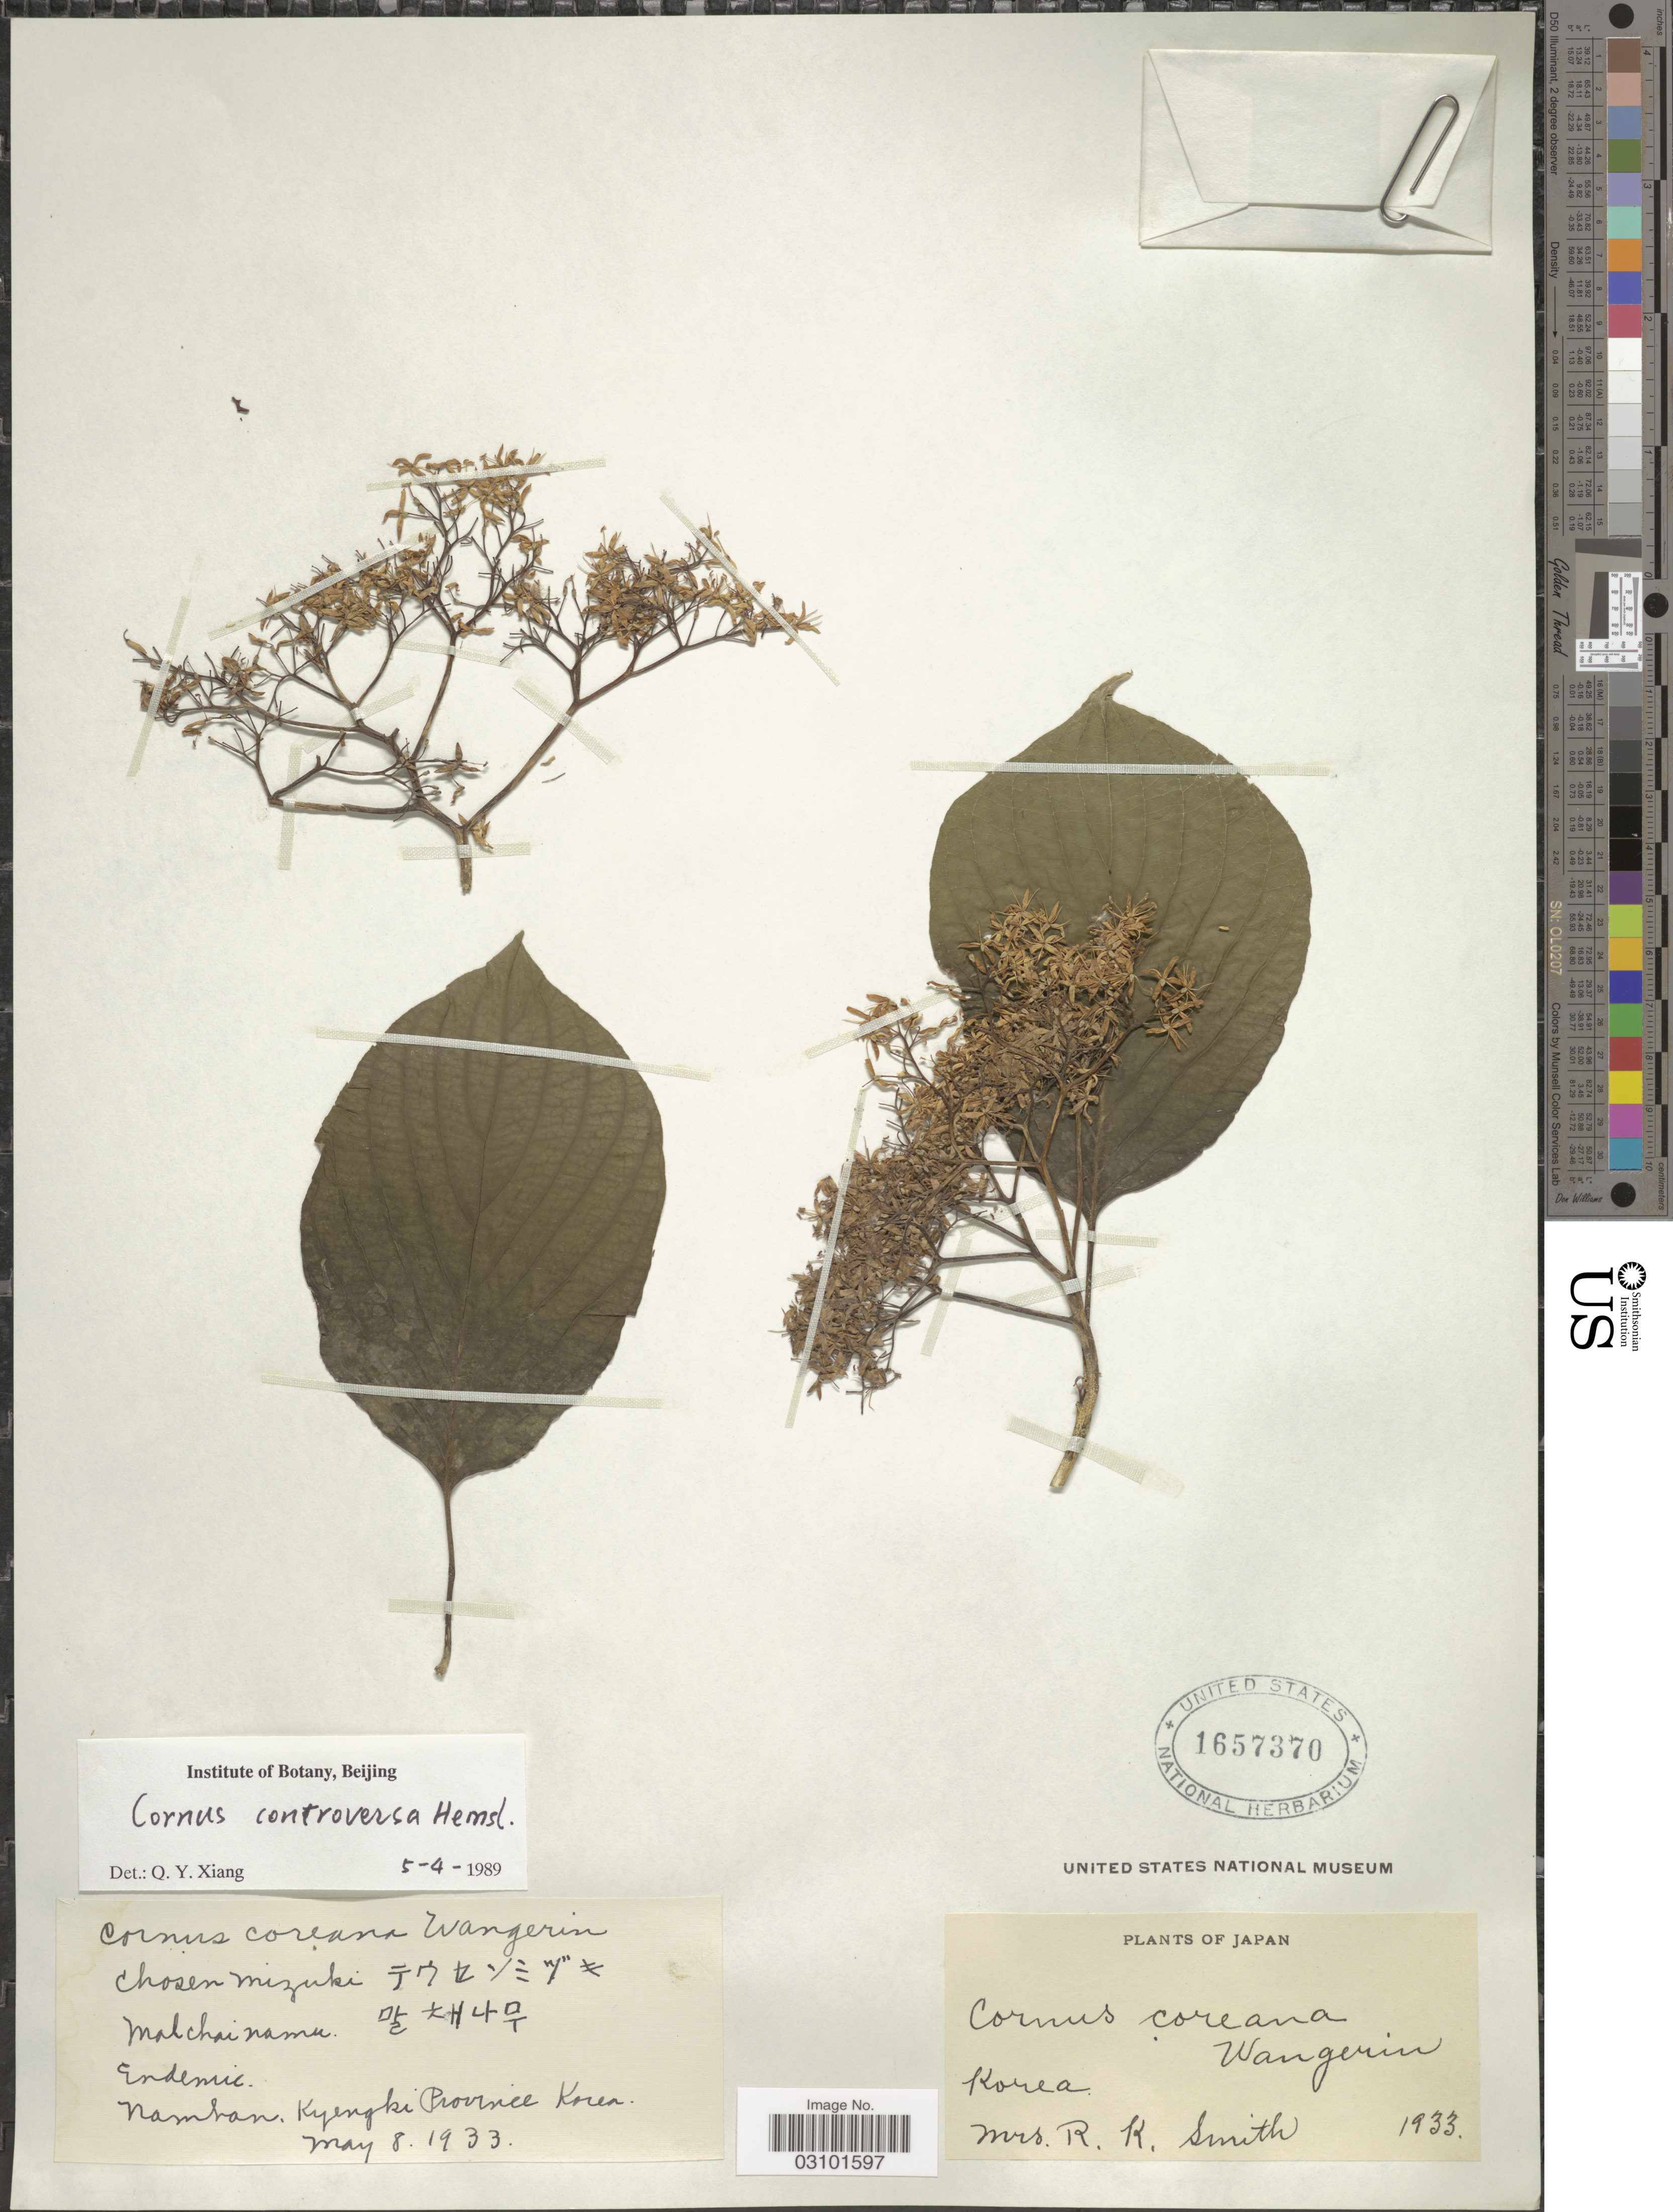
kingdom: Plantae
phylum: Tracheophyta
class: Magnoliopsida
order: Cornales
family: Cornaceae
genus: Cornus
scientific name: Cornus controversa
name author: Hemsl.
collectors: Mrs. R. K. Smith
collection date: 1933-05-08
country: South Korea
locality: Namhan Kyengki Province.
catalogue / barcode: US 1657370